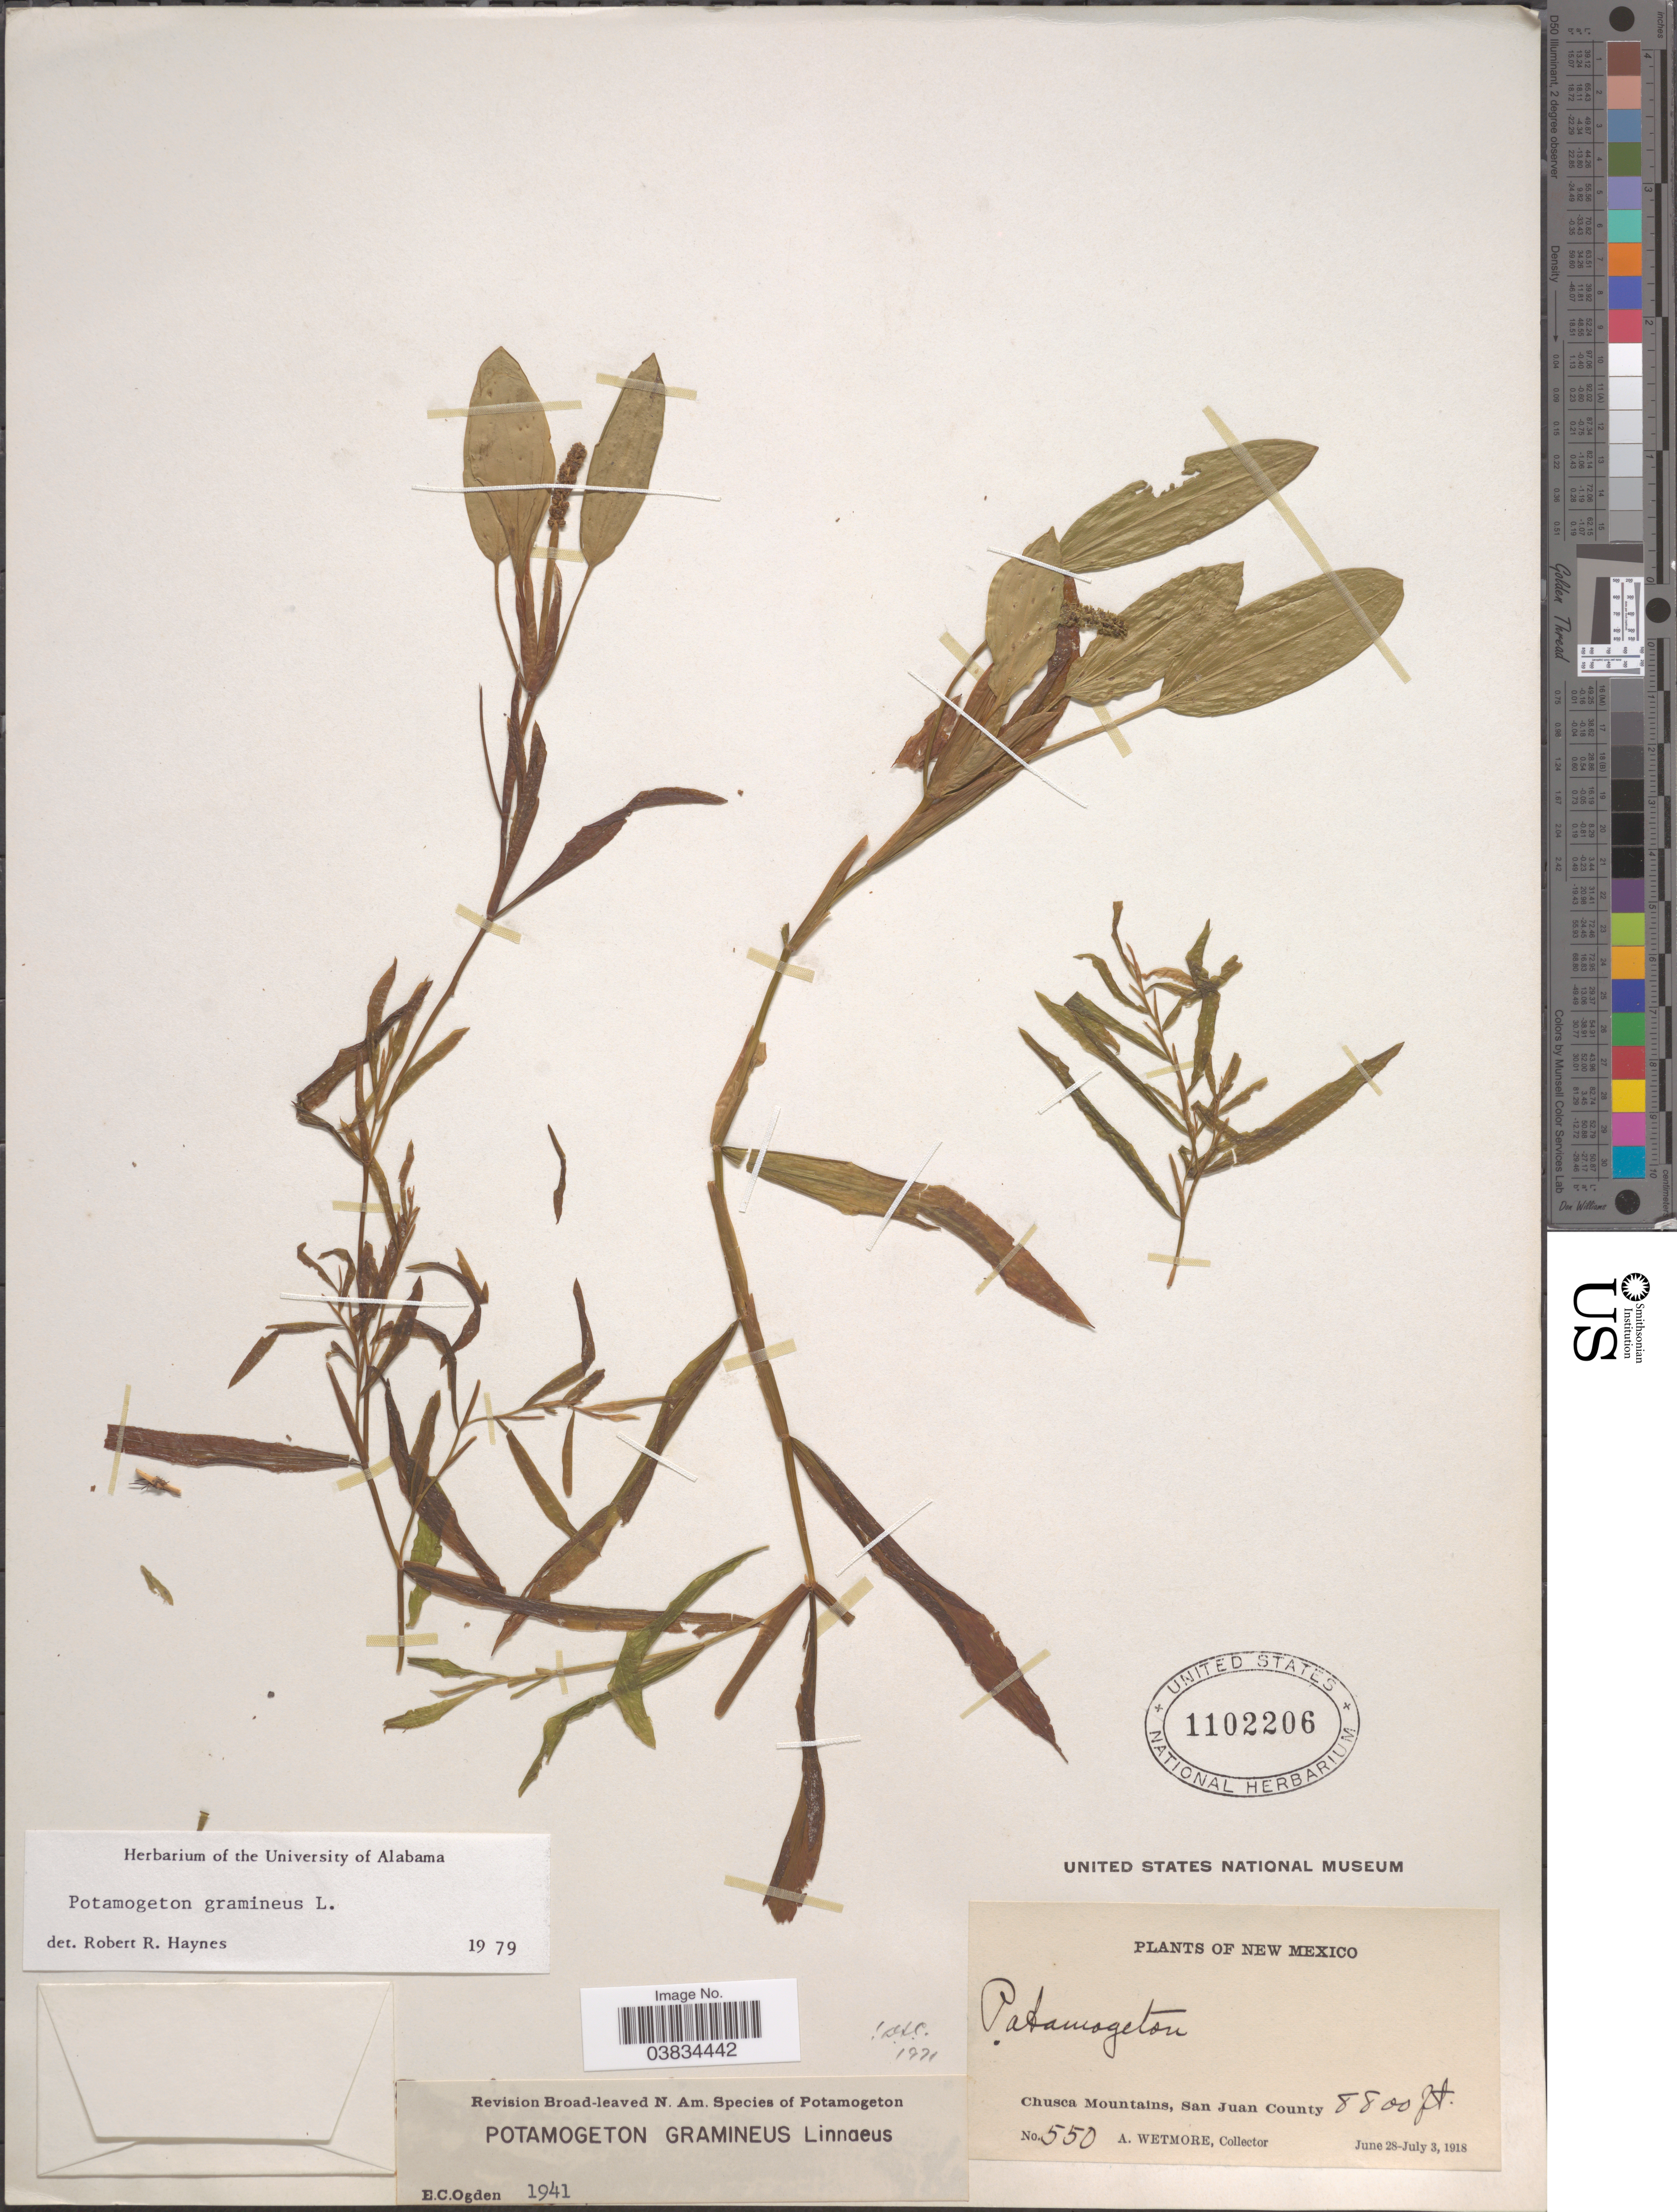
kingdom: Plantae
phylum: Tracheophyta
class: Liliopsida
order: Alismatales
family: Potamogetonaceae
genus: Potamogeton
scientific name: Potamogeton gramineus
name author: L.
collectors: A. Wetmore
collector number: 550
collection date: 1918-06-28/1918-07-03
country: United States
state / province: New Mexico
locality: Chusca Mountains, San Juan County.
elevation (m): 2682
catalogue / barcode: US 1102206